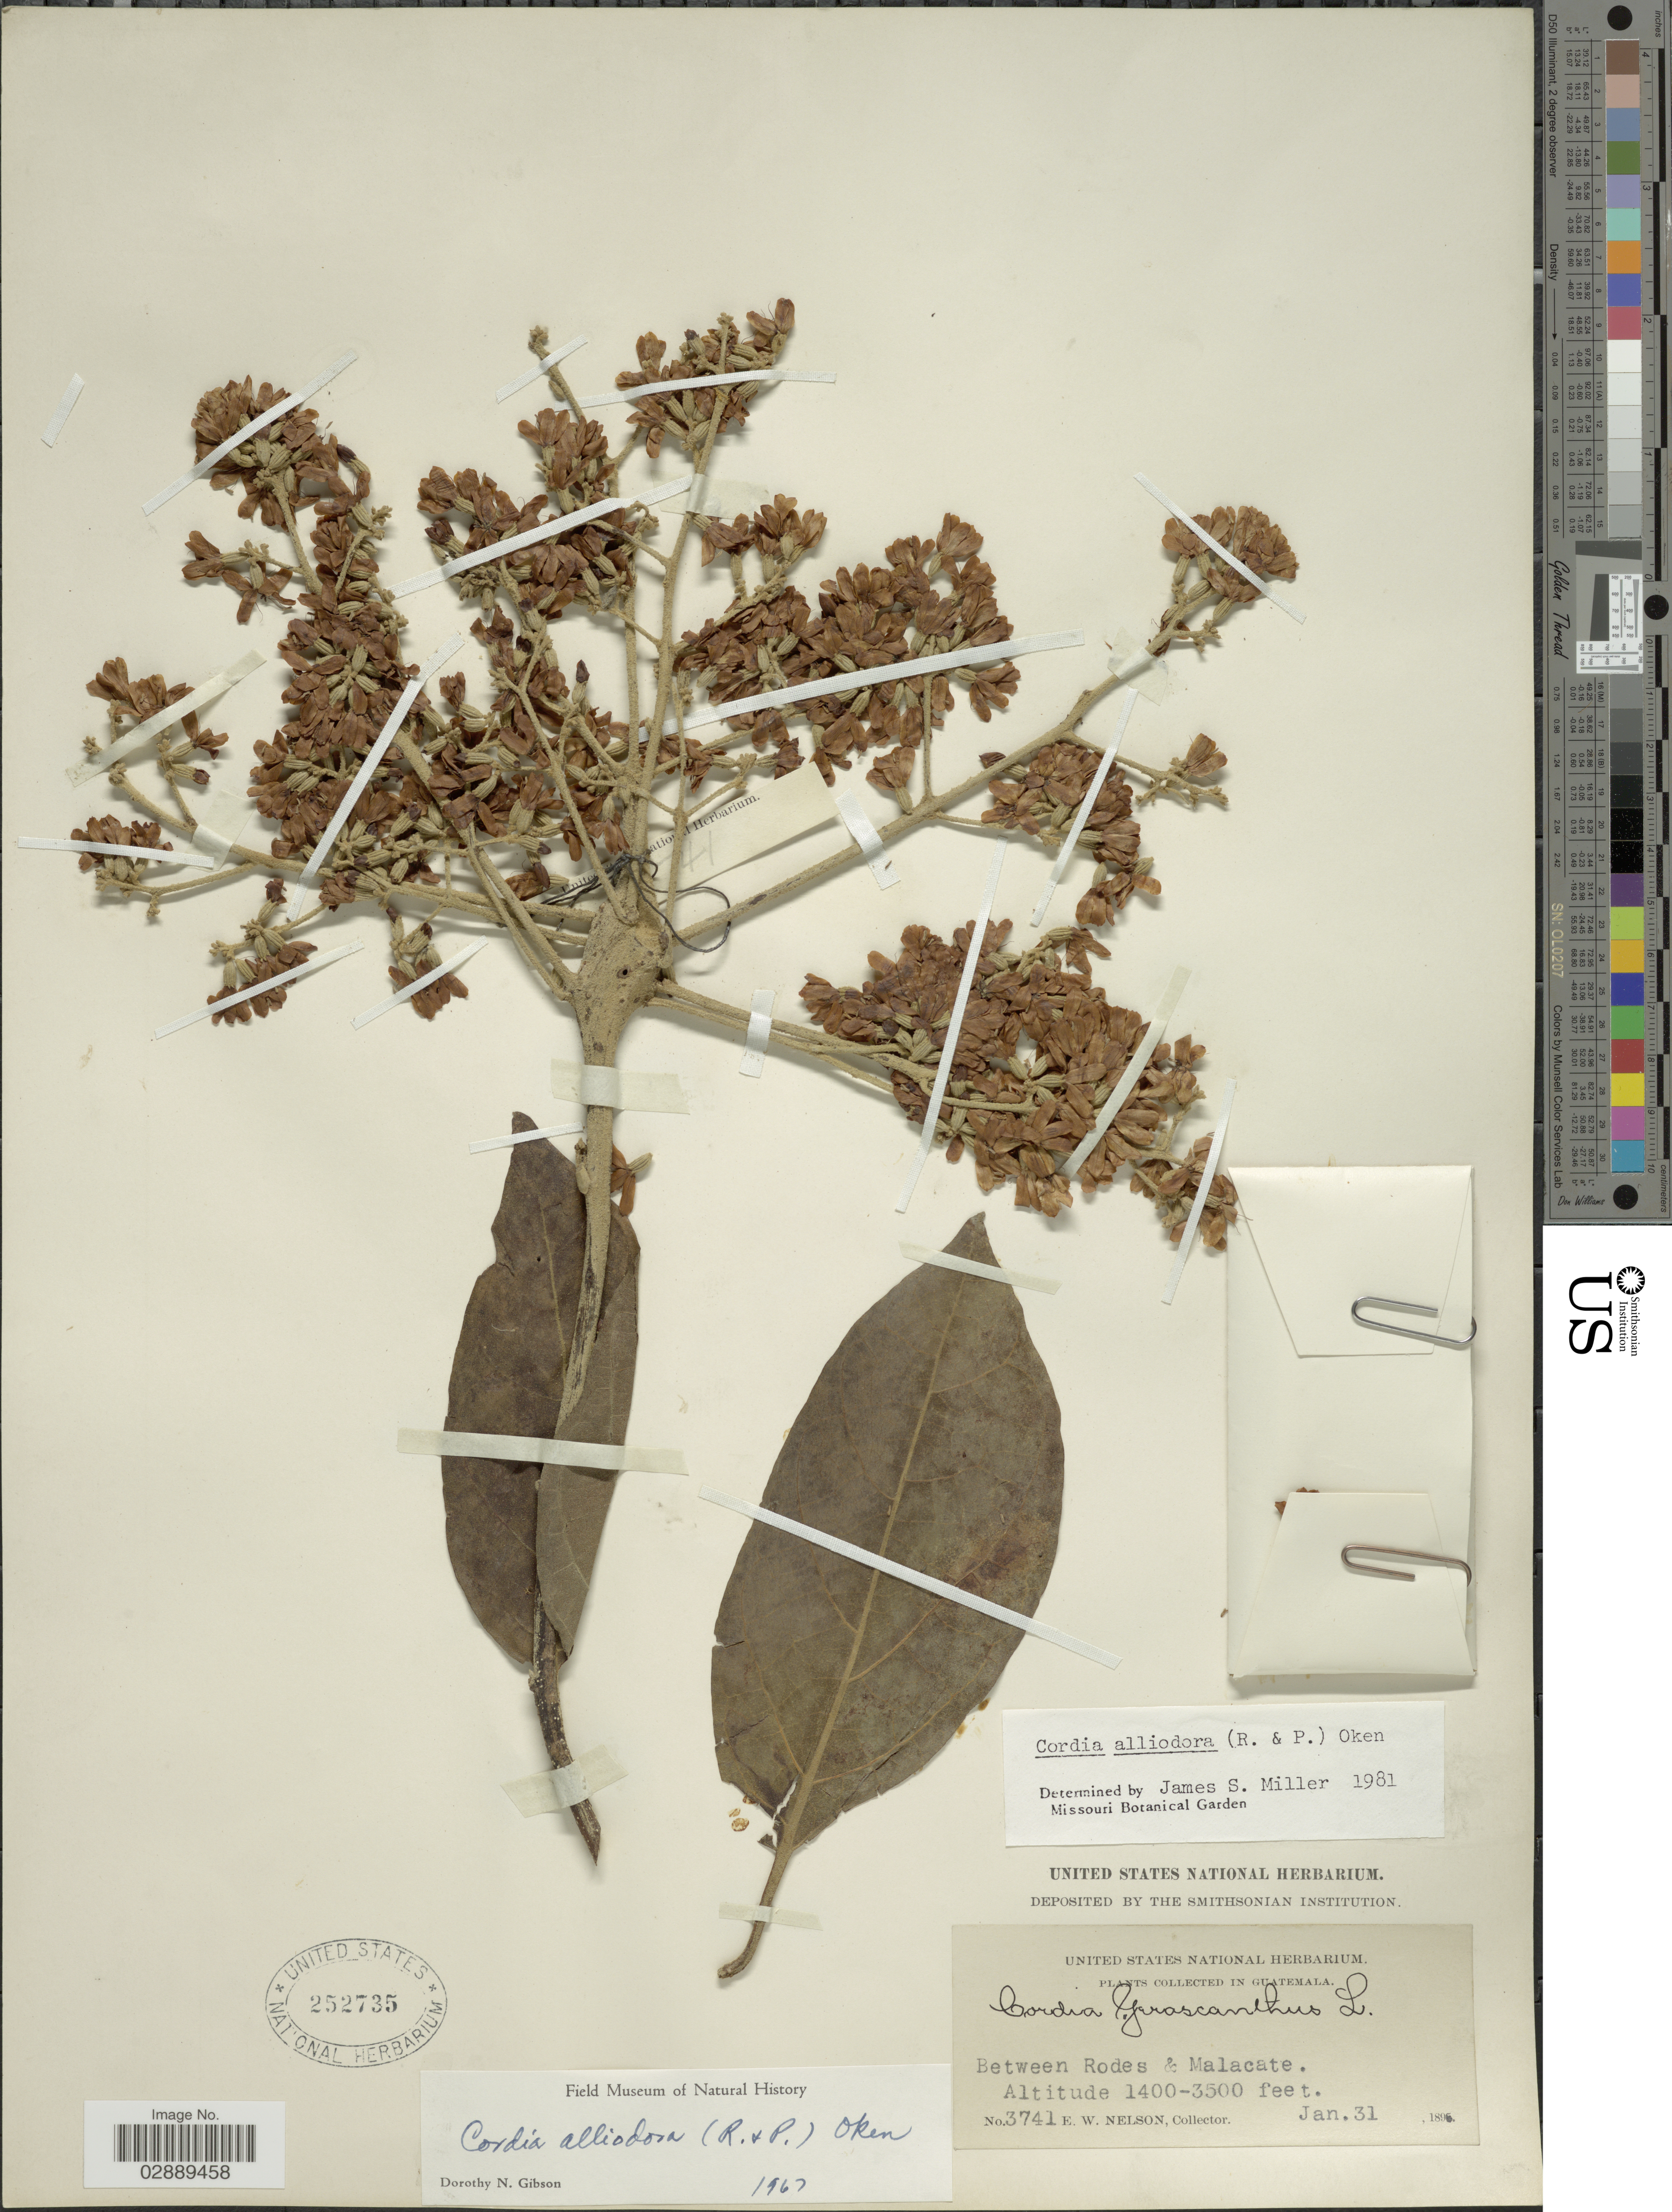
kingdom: Plantae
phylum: Tracheophyta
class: Magnoliopsida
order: Boraginales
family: Cordiaceae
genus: Cordia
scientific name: Cordia alliodora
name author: (Ruiz & Pav.) Oken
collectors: E. W. Nelson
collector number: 3741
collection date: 1895-01-31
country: Guatemala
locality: Between Rodes & Malacate.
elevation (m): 427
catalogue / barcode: US 252735